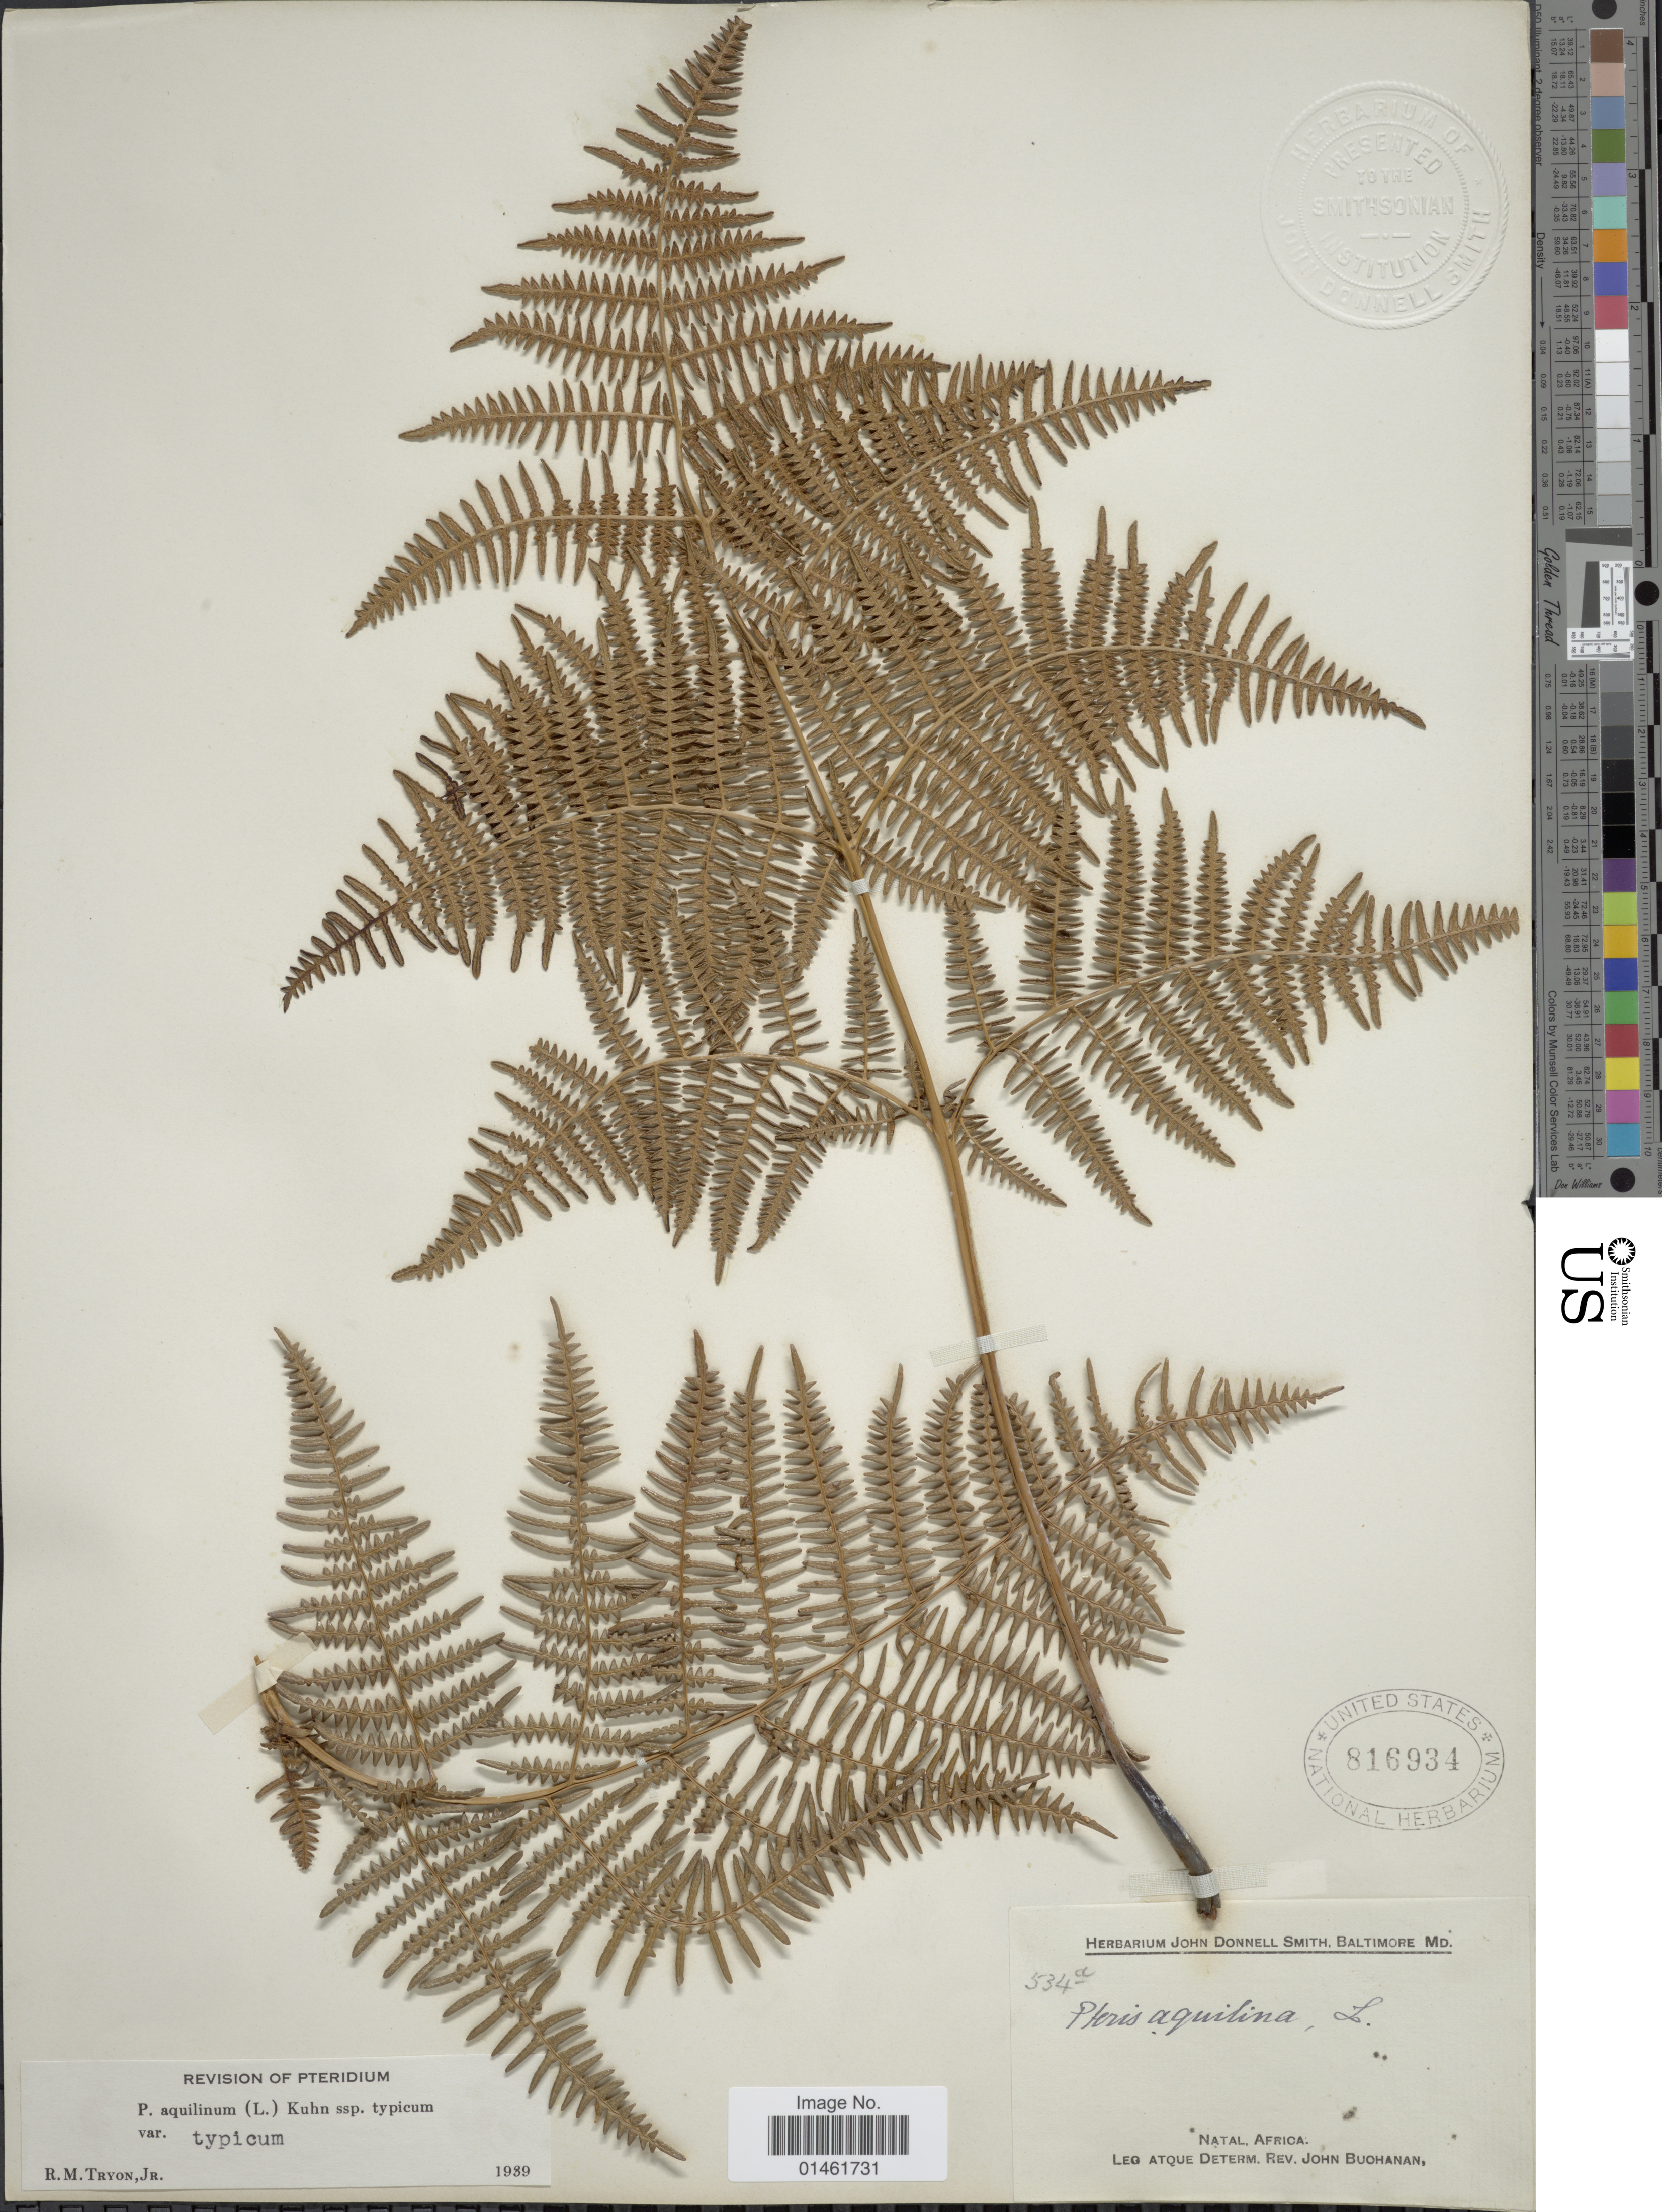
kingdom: Plantae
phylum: Tracheophyta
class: Polypodiopsida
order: Polypodiales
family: Dennstaedtiaceae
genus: Pteridium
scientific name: Pteridium aquilinum var. typicum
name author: R.M. Tryon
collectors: J. Buchanan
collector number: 534a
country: South Africa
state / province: KwaZulu-Natal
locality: Natal Africa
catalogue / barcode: US 816934